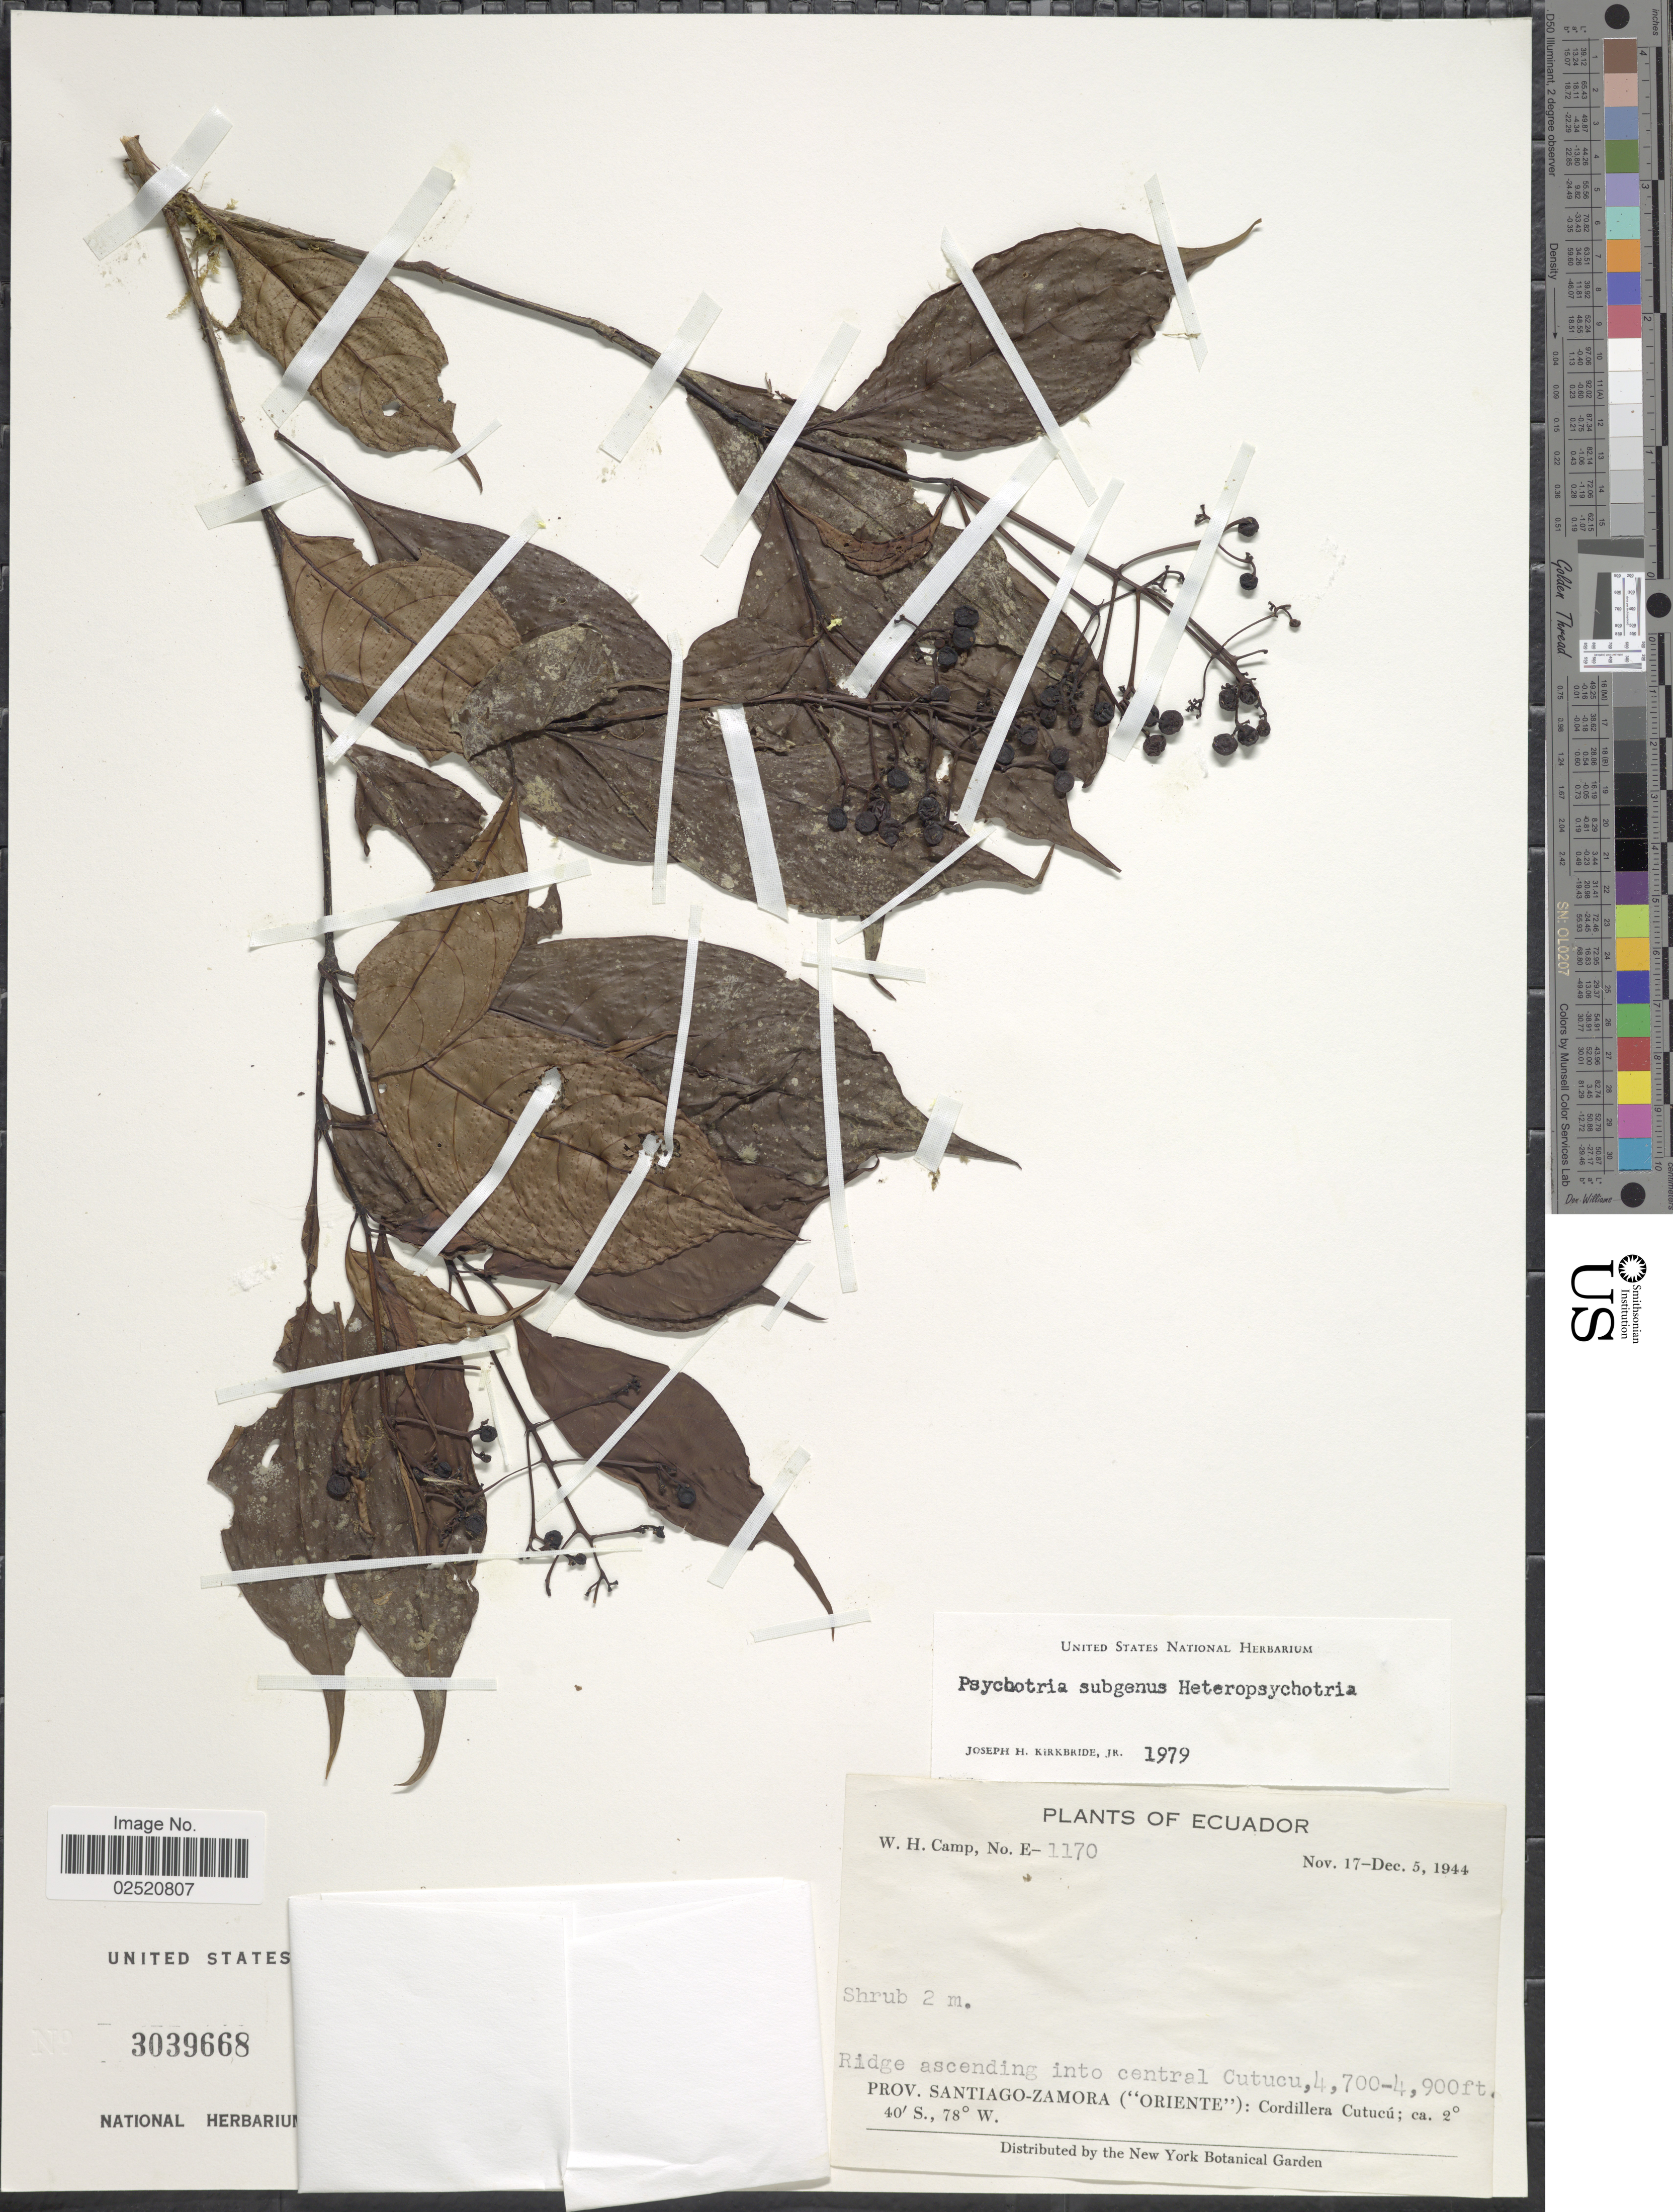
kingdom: Plantae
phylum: Tracheophyta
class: Magnoliopsida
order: Gentianales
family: Rubiaceae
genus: Psychotria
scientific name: Psychotria sp.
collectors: W. H. Camp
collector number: E-1170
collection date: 1944-11-17/1944-12-05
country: Ecuador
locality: Ridge ascending into central Cutucu, Prov. Zantiago-Zamora ("Oriente"): Cordillera Cutucu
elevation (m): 1433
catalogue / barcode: US 3039668